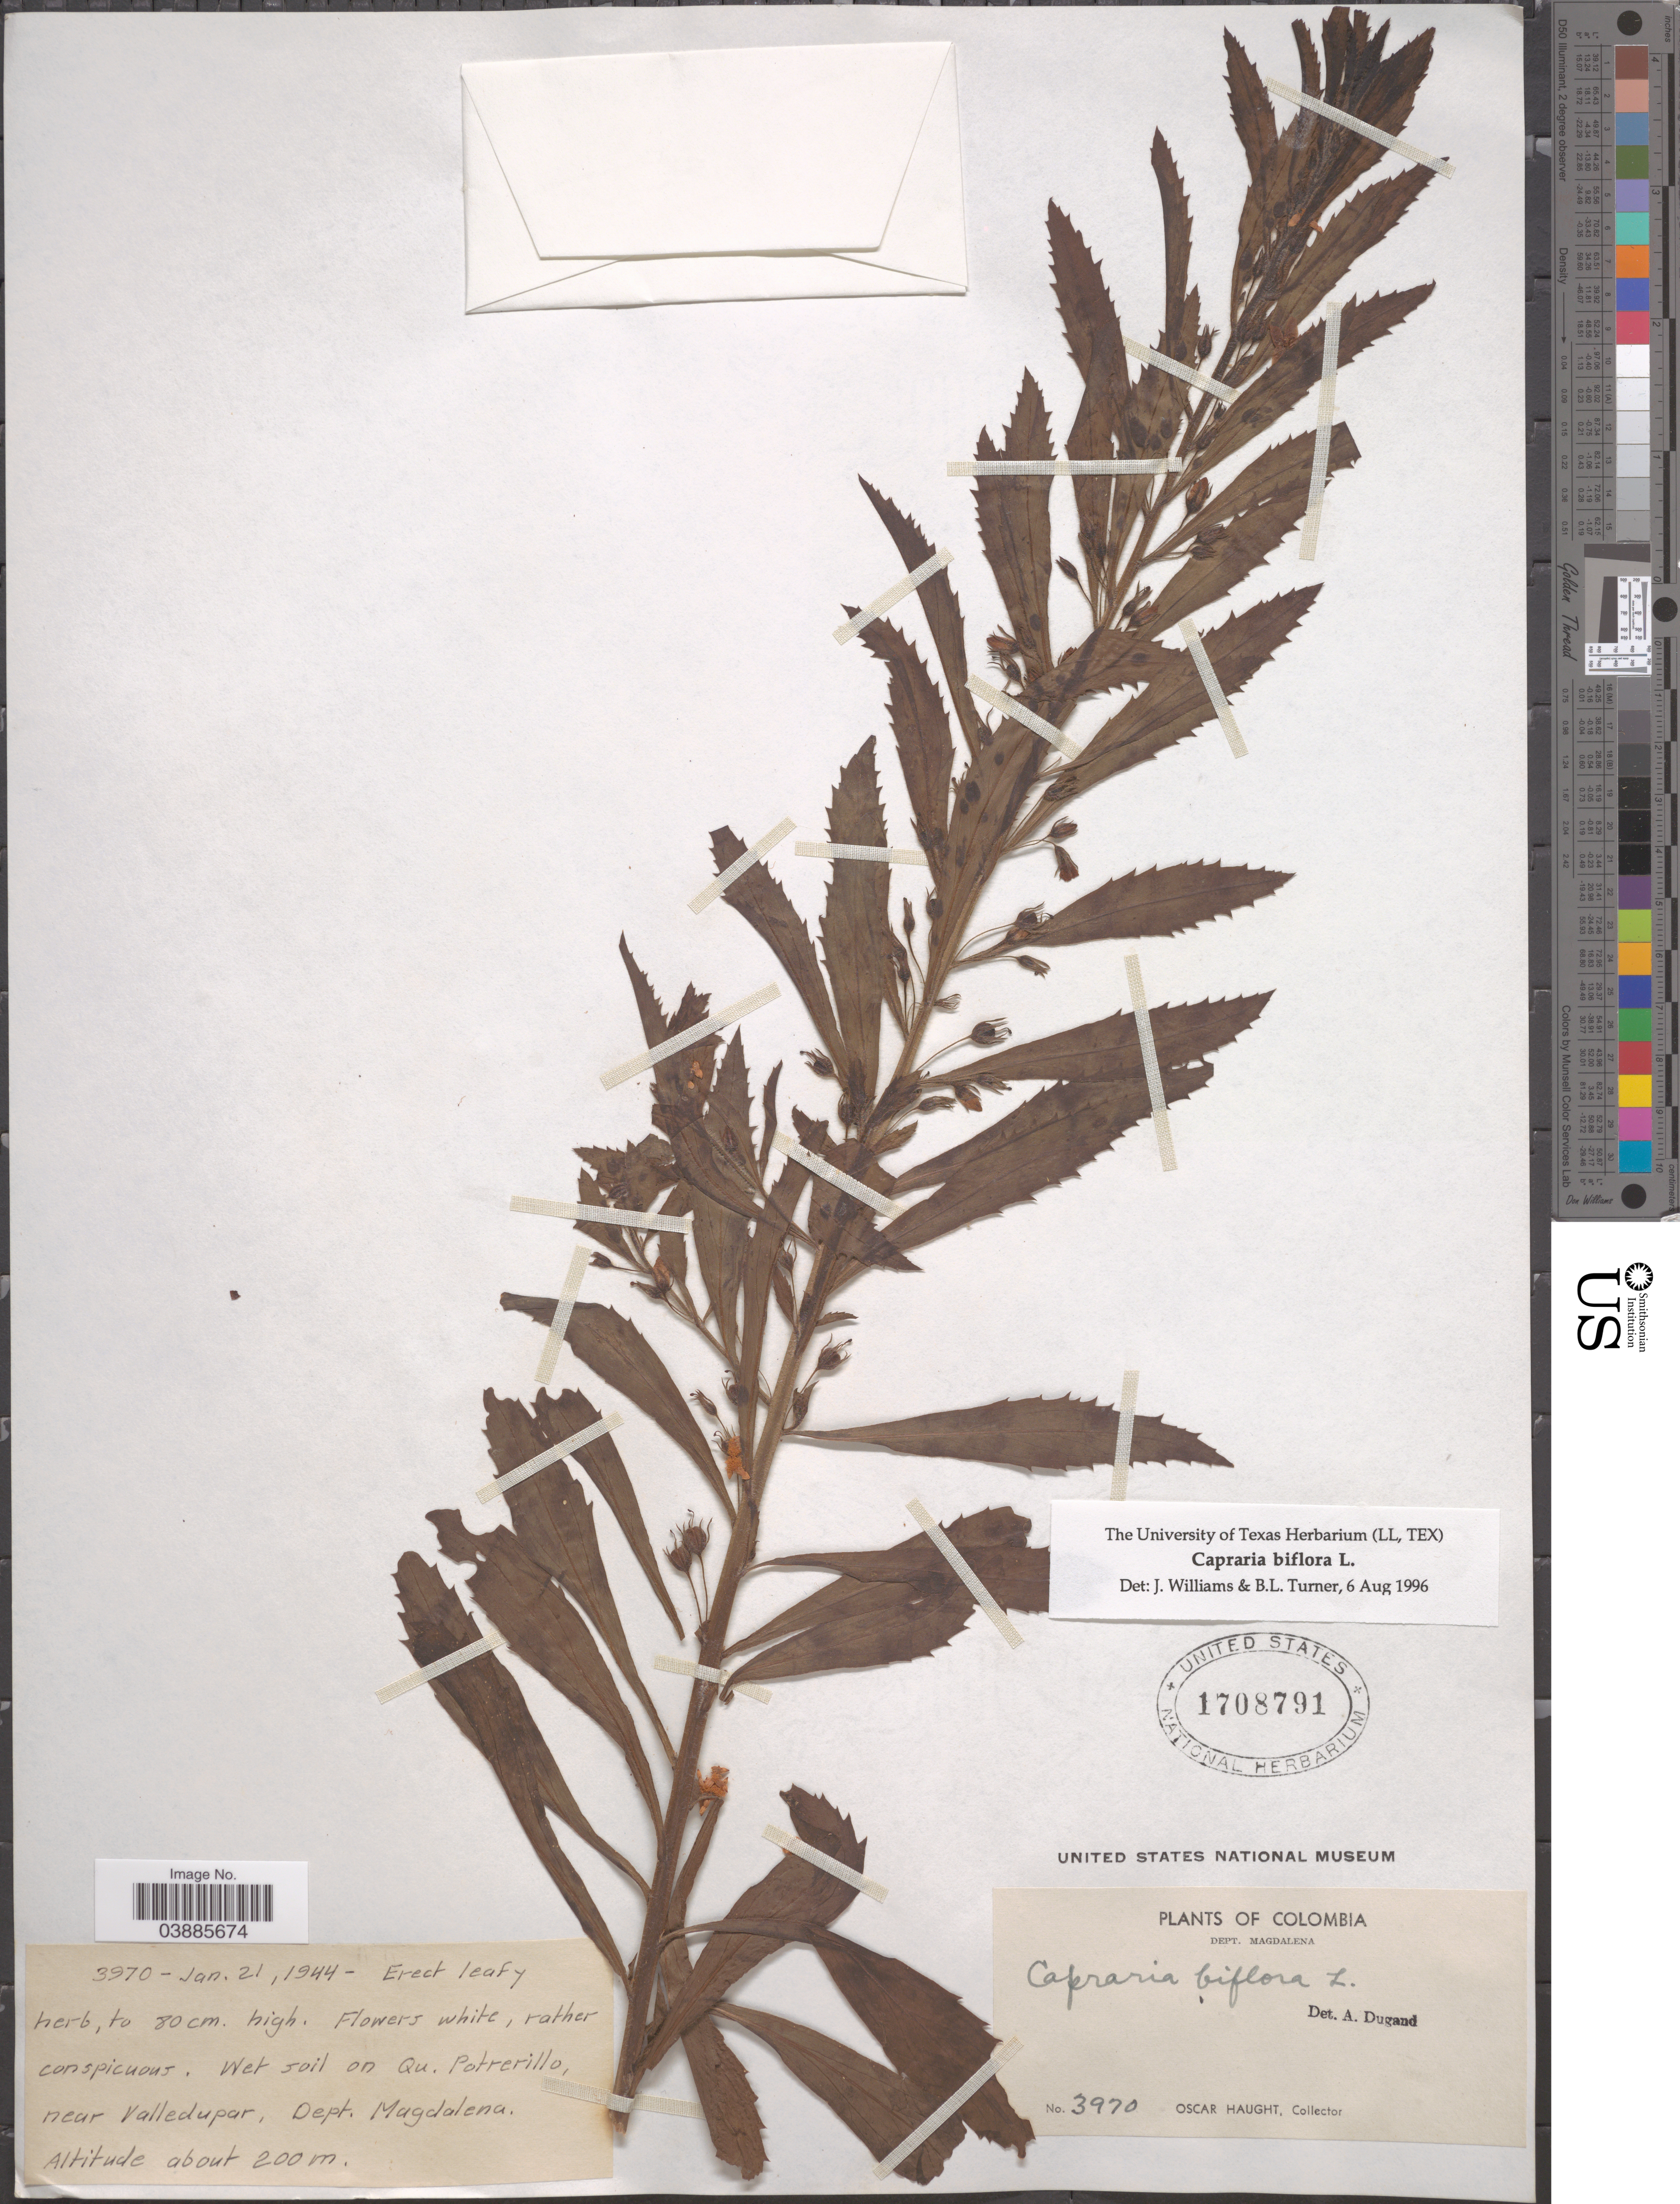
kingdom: Plantae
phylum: Tracheophyta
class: Magnoliopsida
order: Lamiales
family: Scrophulariaceae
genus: Capraria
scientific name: Capraria biflora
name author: L.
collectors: O. L. Haught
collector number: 3970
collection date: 1944-01-21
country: Colombia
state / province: Magdalena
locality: Near Valledupar, Dept. Magdalena.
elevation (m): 200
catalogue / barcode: US 1708791